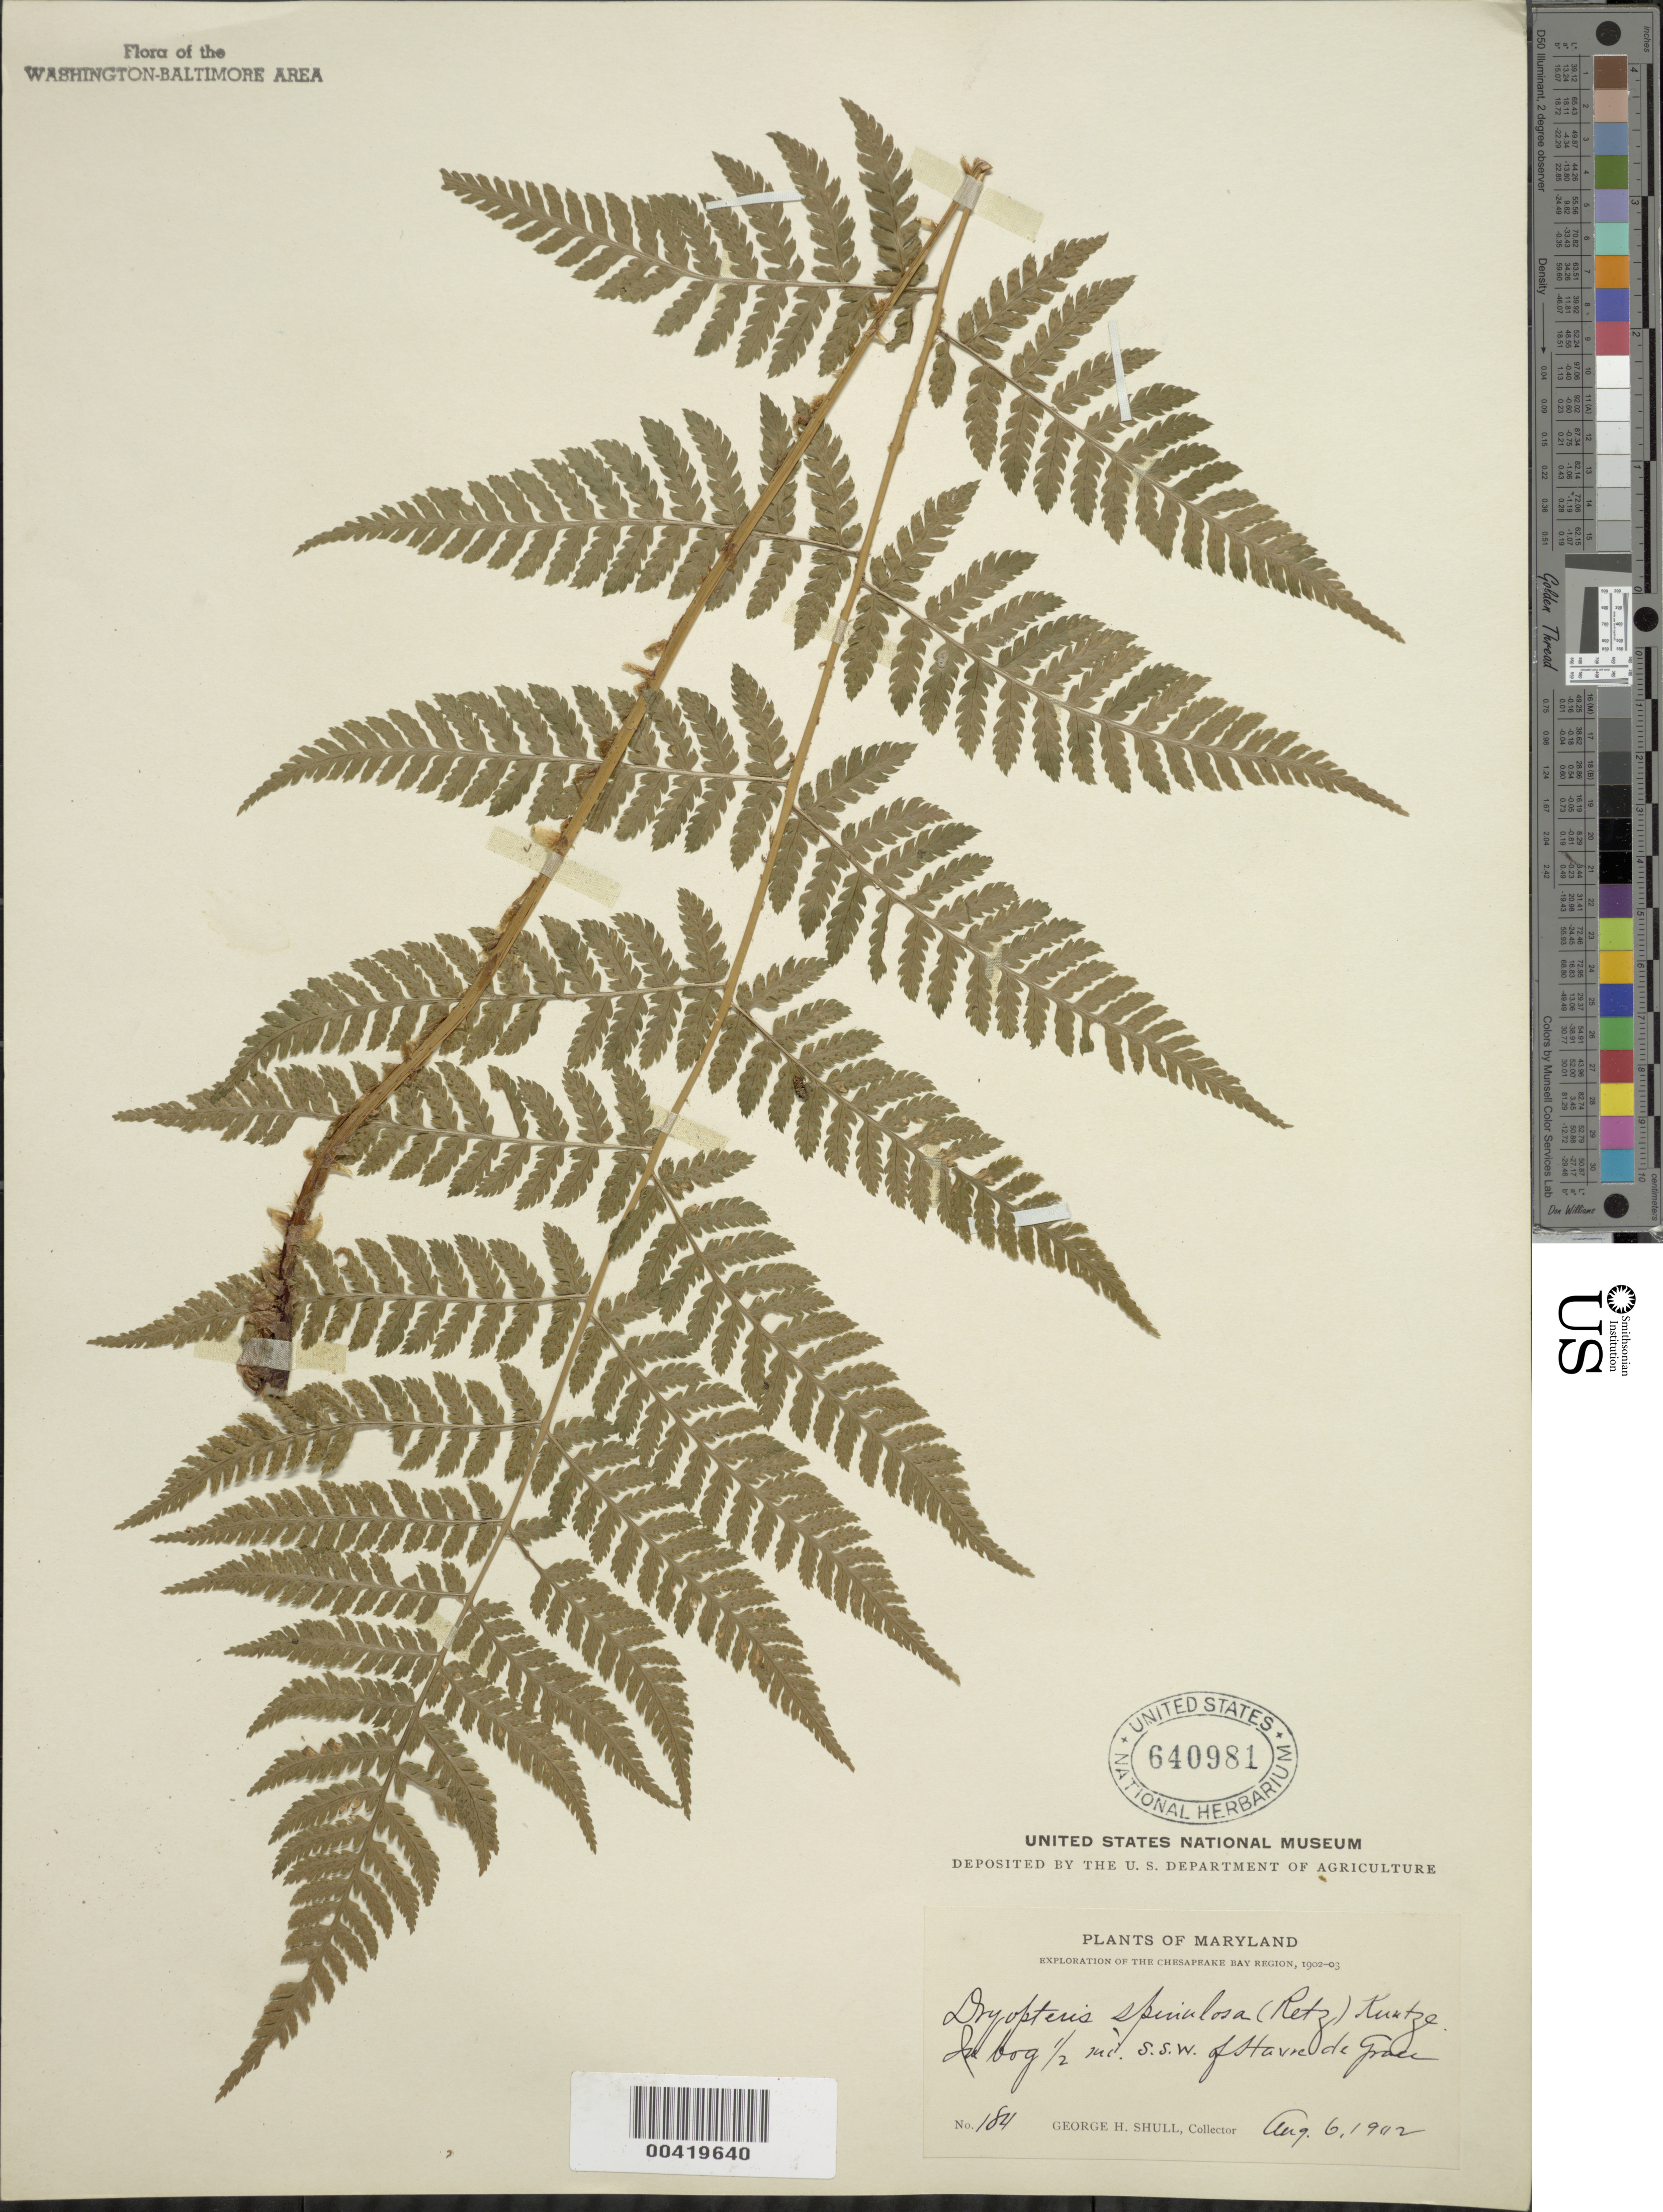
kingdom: Plantae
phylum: Tracheophyta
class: Polypodiopsida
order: Polypodiales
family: Dryopteridaceae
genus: Dryopteris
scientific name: Dryopteris carthusiana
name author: (Villars) H.P. Fuchs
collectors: G. H. Shull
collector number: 184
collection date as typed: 06 Aug 1912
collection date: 1912-08-06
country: United States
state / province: Maryland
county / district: Harford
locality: South-southwest of Havre De Grace, bog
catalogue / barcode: US 640981